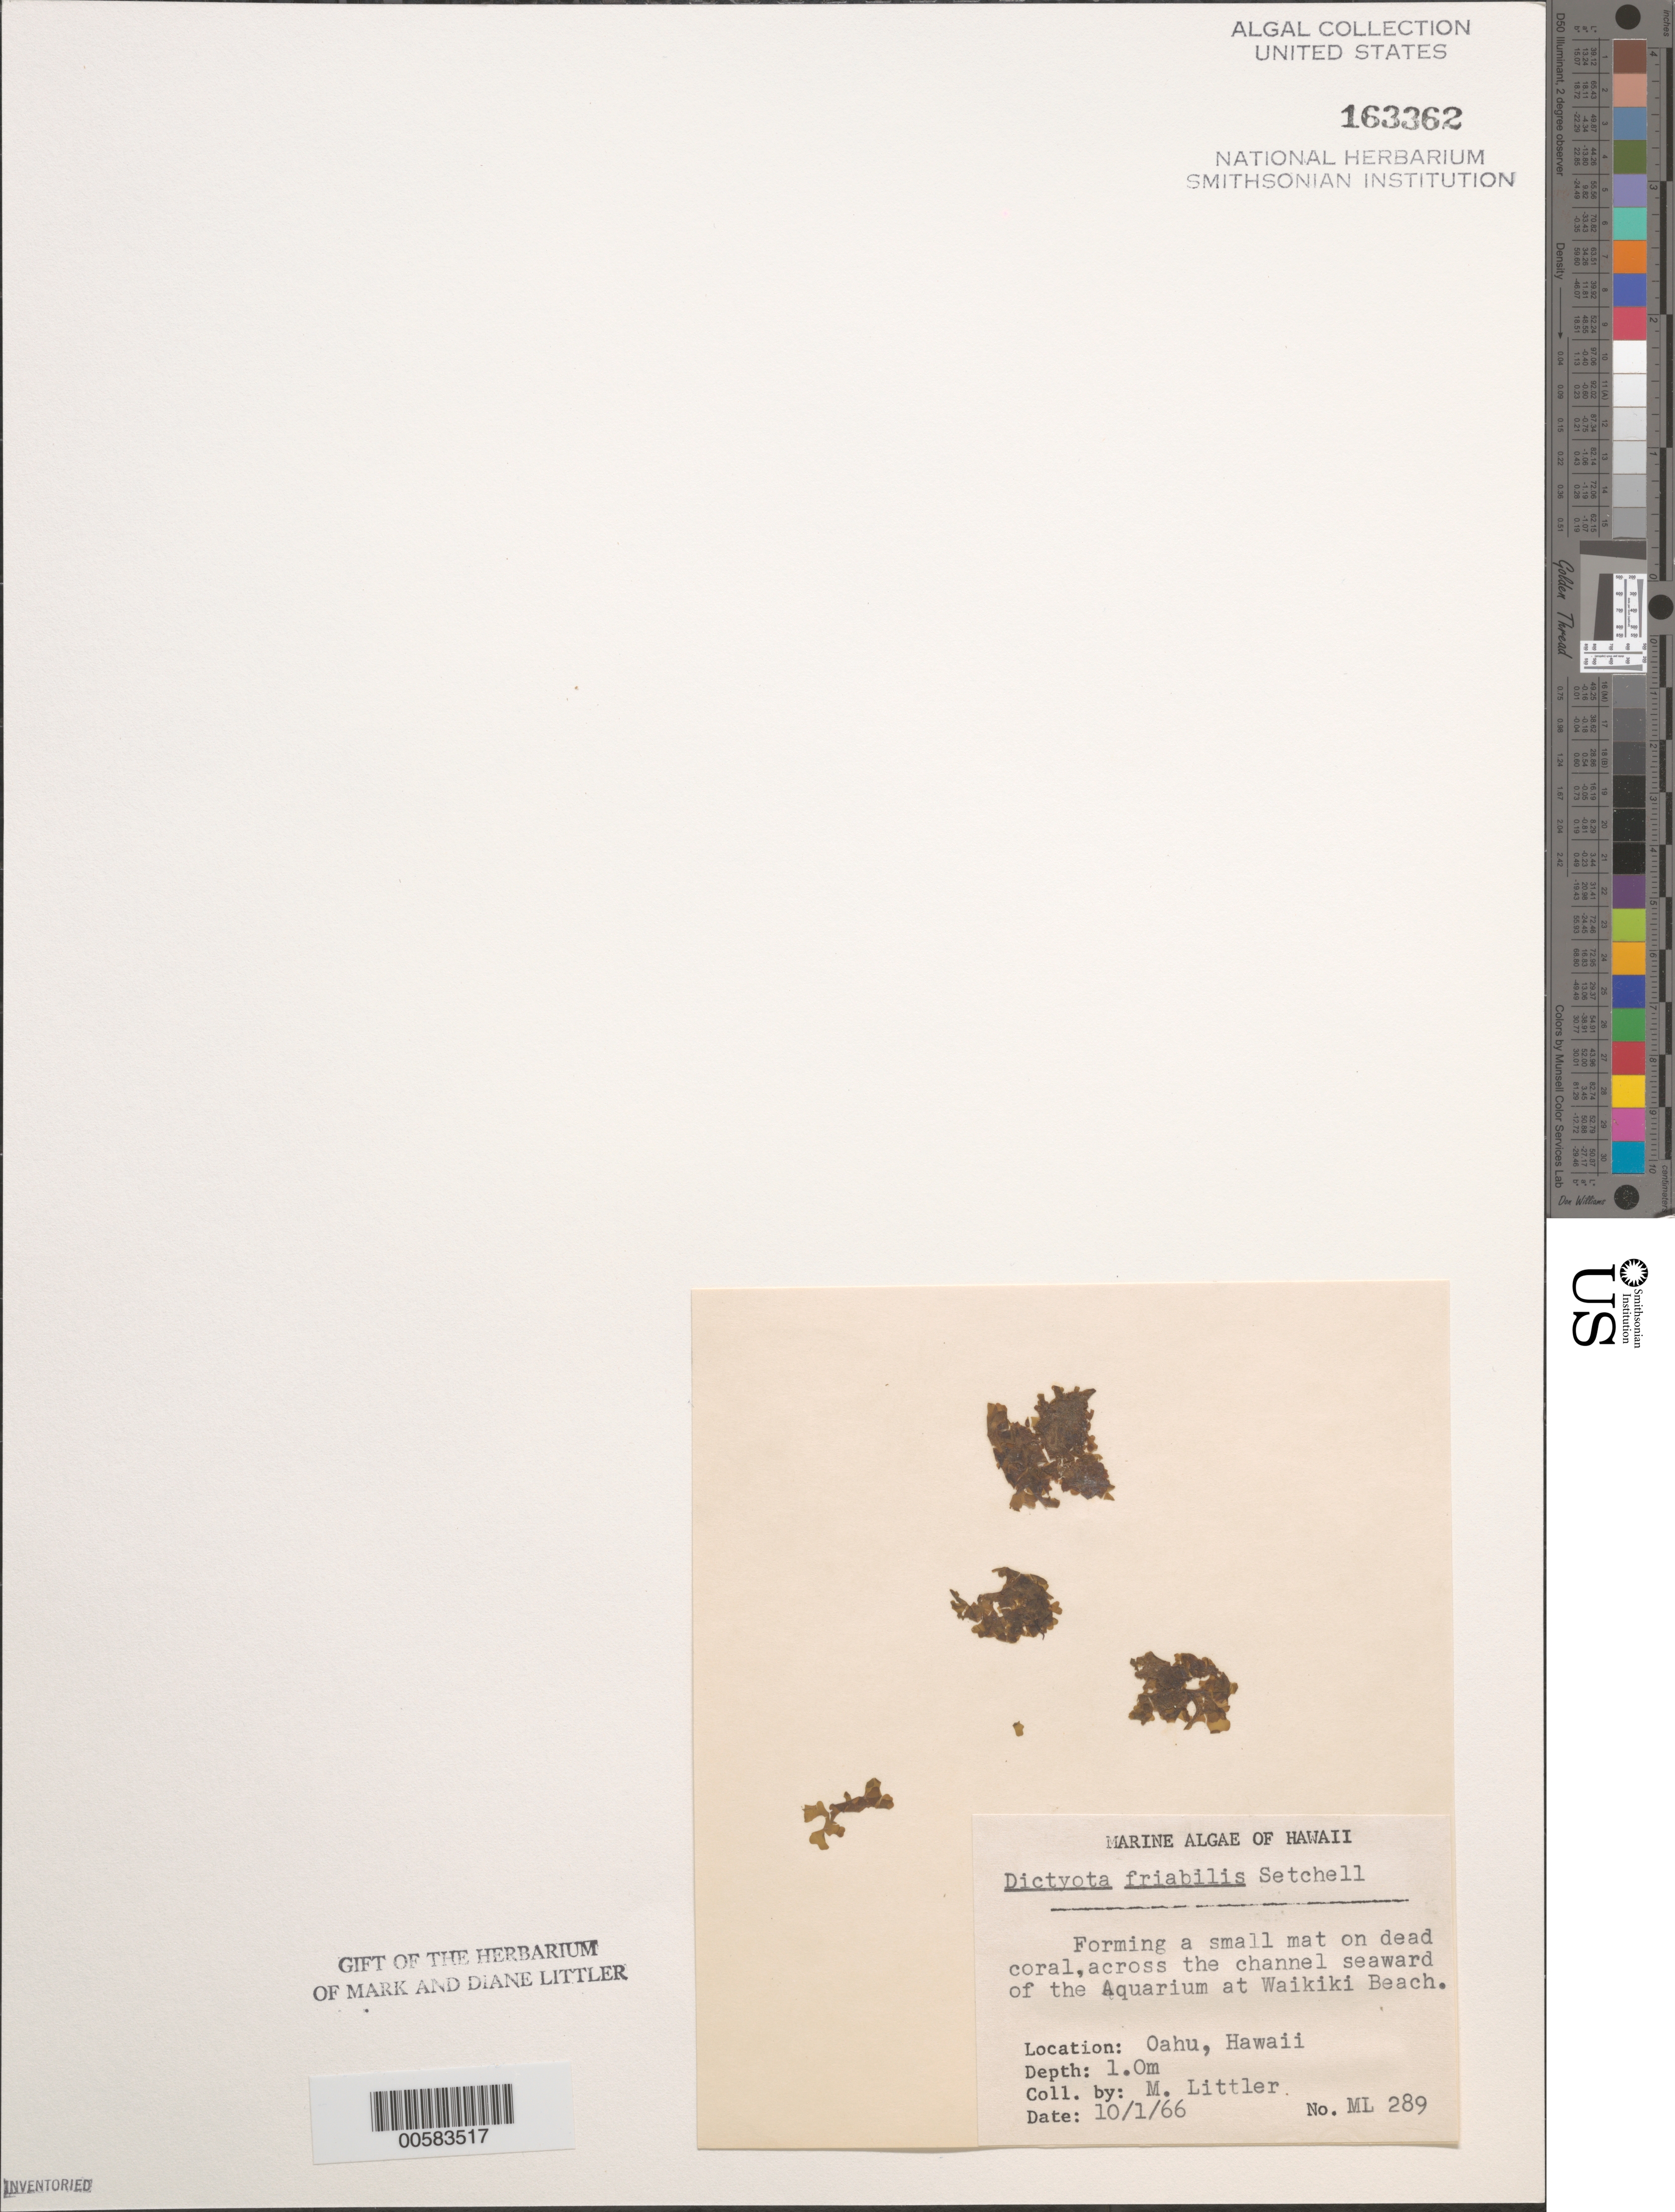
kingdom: Chromista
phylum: Ochrophyta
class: Phaeophyceae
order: Dictyotales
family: Dictyotaceae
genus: Dictyota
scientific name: Dictyota friabilis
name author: Setch.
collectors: M. M. Littler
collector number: ML 289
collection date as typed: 01 Oct 1966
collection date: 1966-10-01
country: United States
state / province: Hawaii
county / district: Honolulu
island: Oahu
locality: Waikiki Beach near Aquarium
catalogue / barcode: US 163362